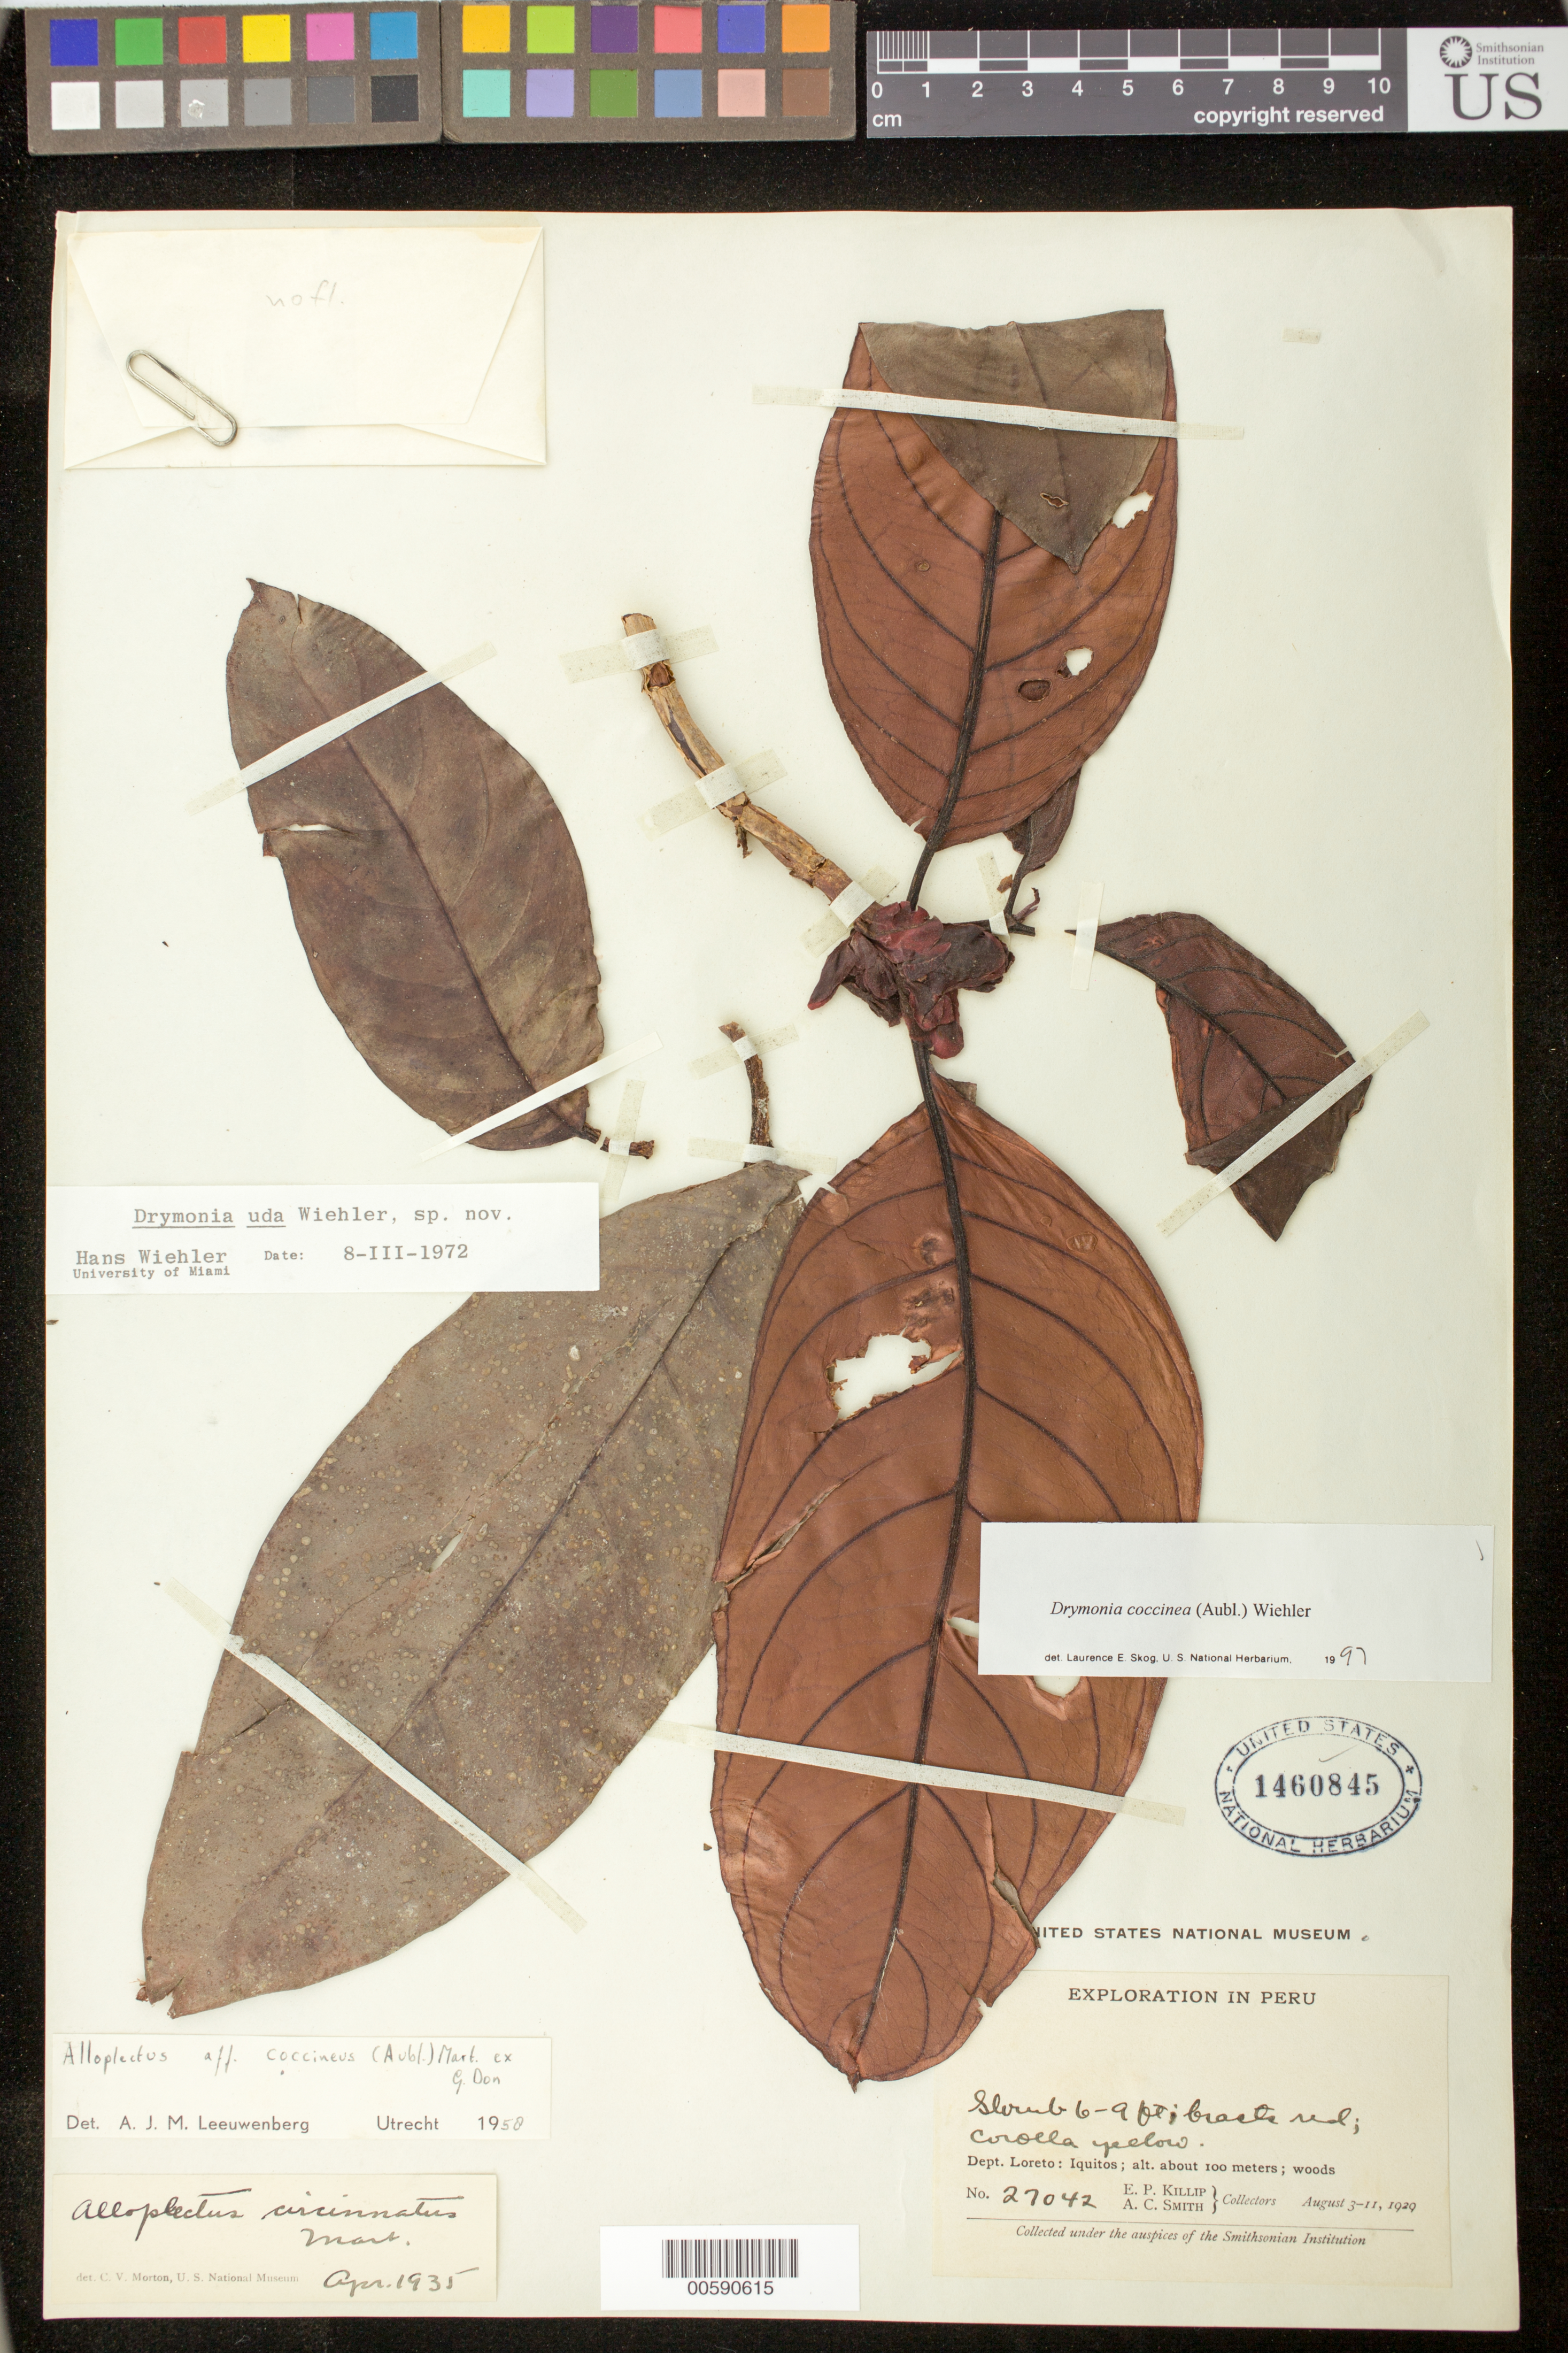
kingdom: Plantae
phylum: Tracheophyta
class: Magnoliopsida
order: Lamiales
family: Gesneriaceae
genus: Drymonia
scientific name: Drymonia coccinea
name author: (Aubl.) Wiehler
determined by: Skog, Laurence E.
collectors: E. P. Killip & A. C. Smith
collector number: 27042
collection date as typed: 3-11 Aug 1929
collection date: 1929-08-03/1929-08-11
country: Peru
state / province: Loreto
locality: Iquitos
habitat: Woods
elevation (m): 100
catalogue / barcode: US 1460845